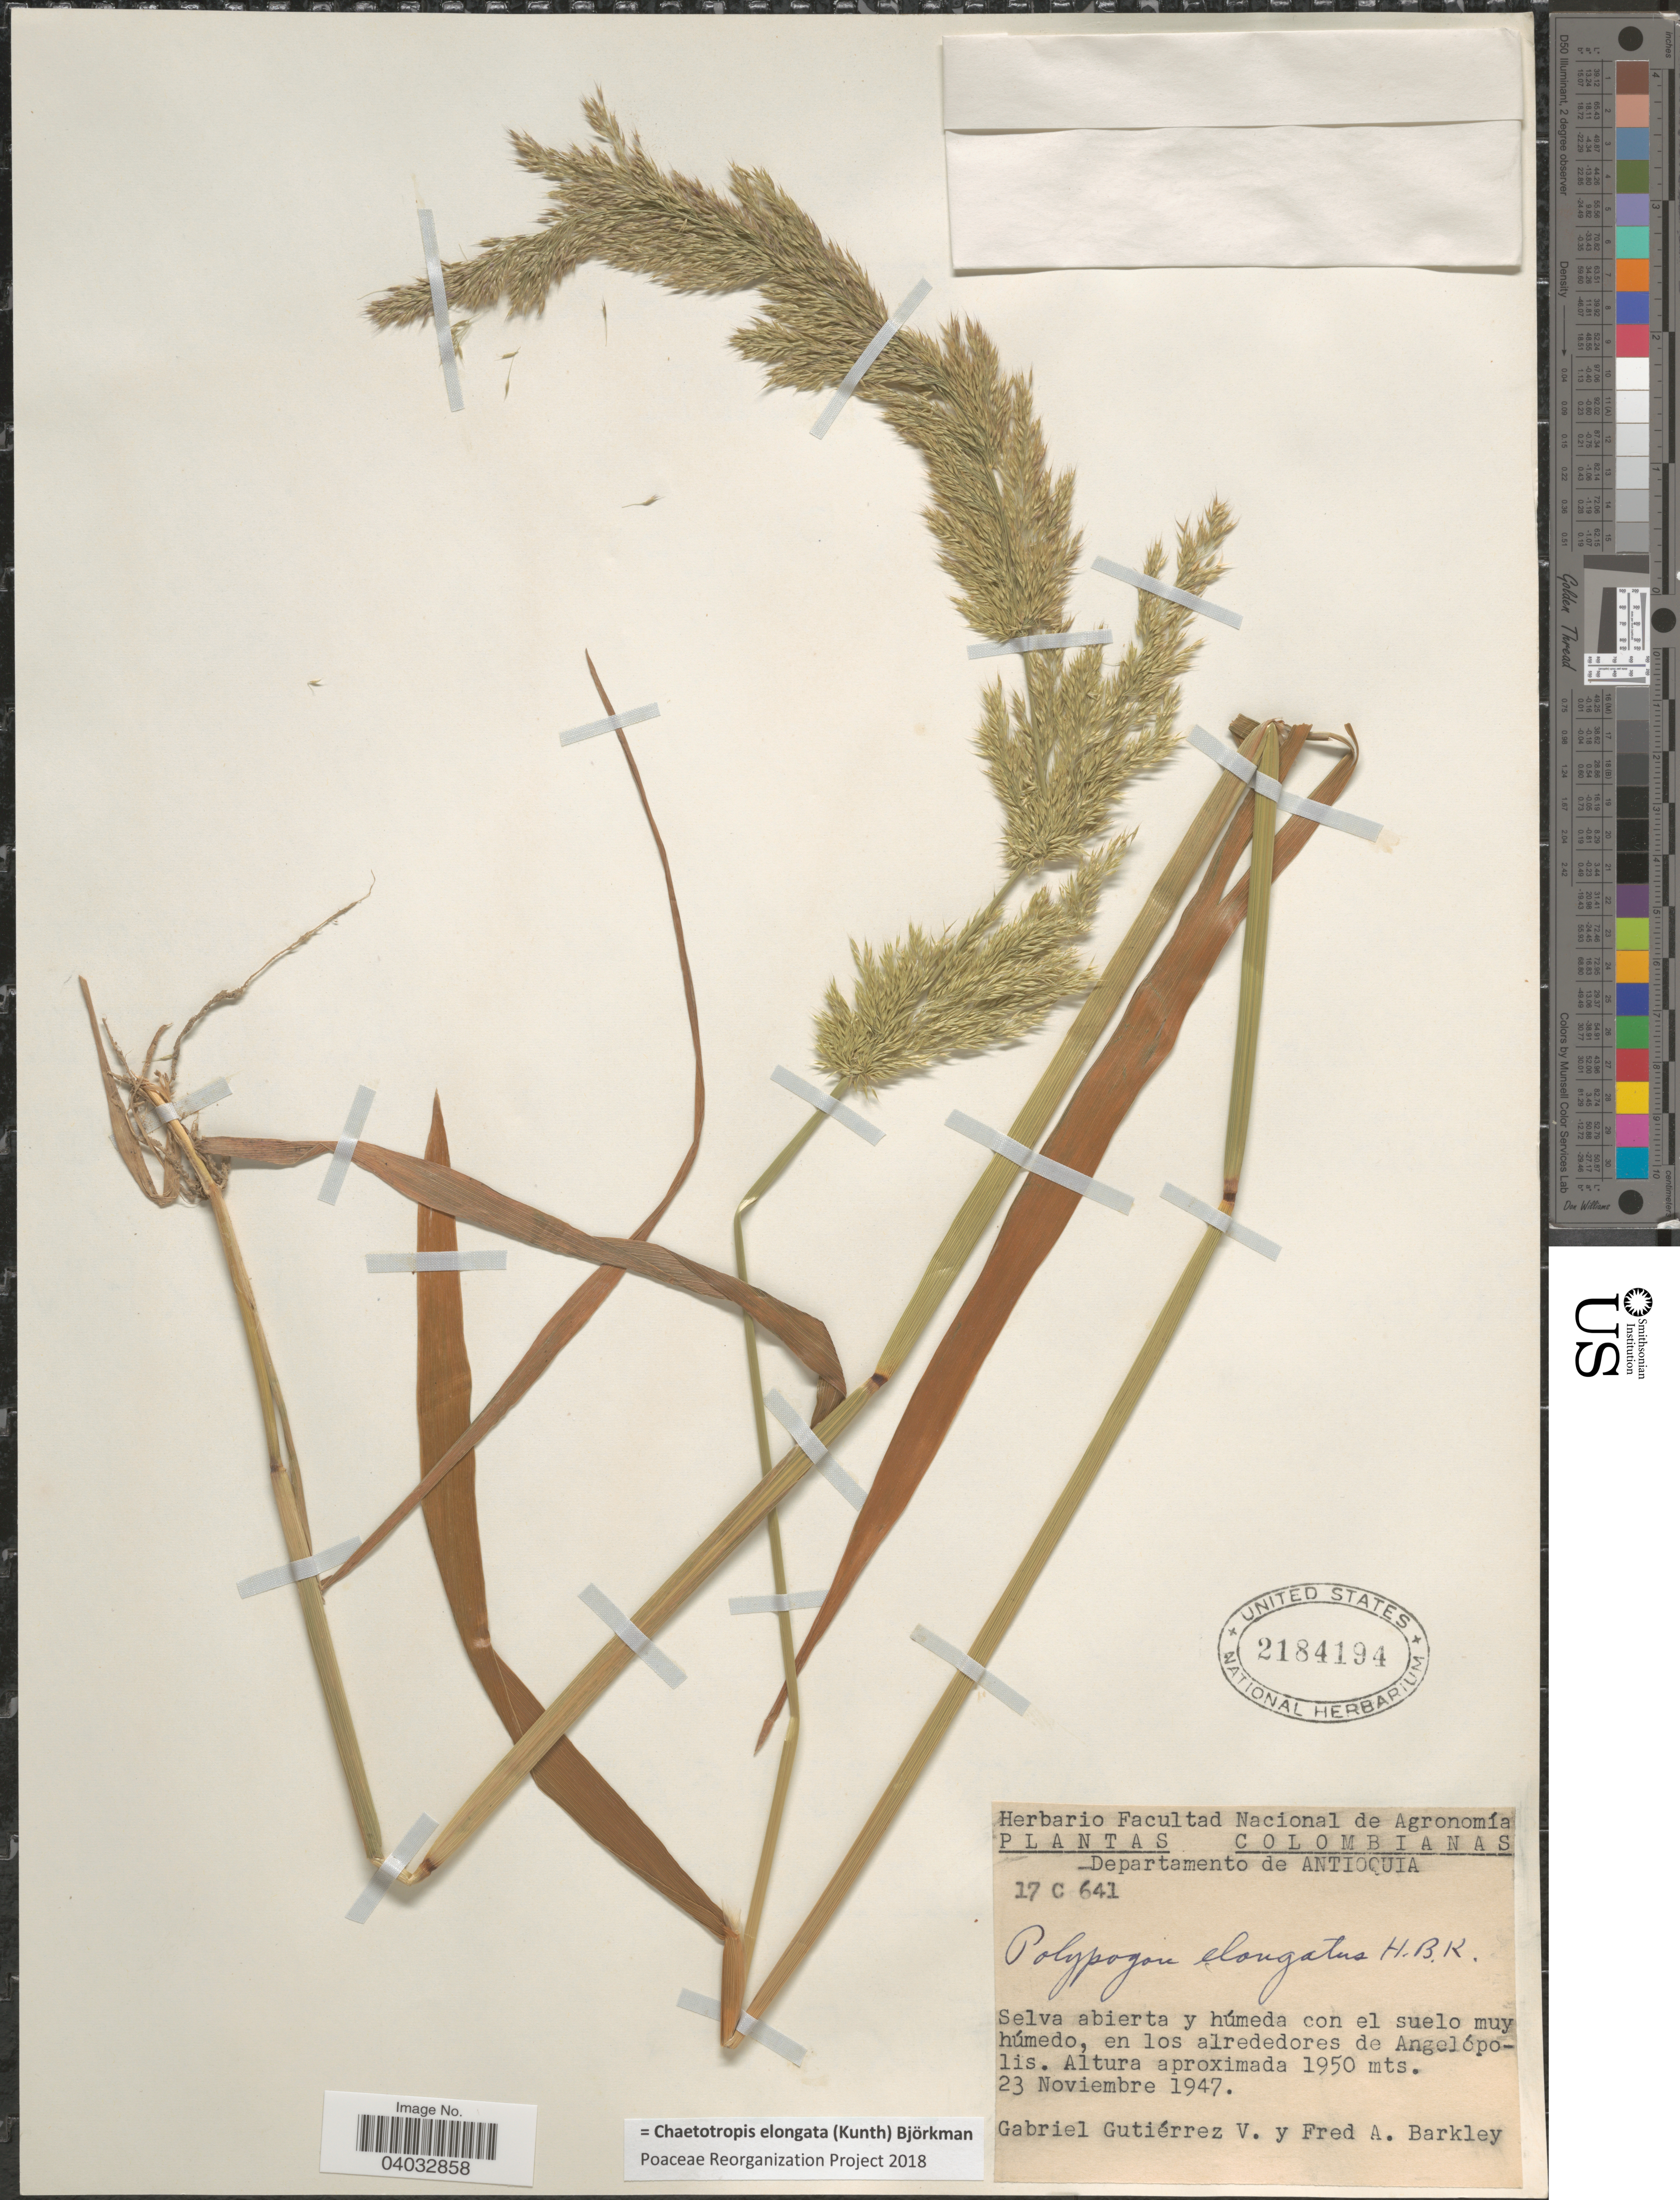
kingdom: Plantae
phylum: Tracheophyta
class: Liliopsida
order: Poales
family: Poaceae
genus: Chaetotropis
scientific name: Chaetotropis elongata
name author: (Kunth) Björkman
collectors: G. Gutiérrez V. & F. A. Barkley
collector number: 17c641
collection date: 1947-11-23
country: Colombia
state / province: Antioquia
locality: Departamento de Antioquia. Selva abierta y húmeda con el suelo muy húmedo, en los alrededores de Angelópolis.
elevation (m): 1950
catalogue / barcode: US 2184194